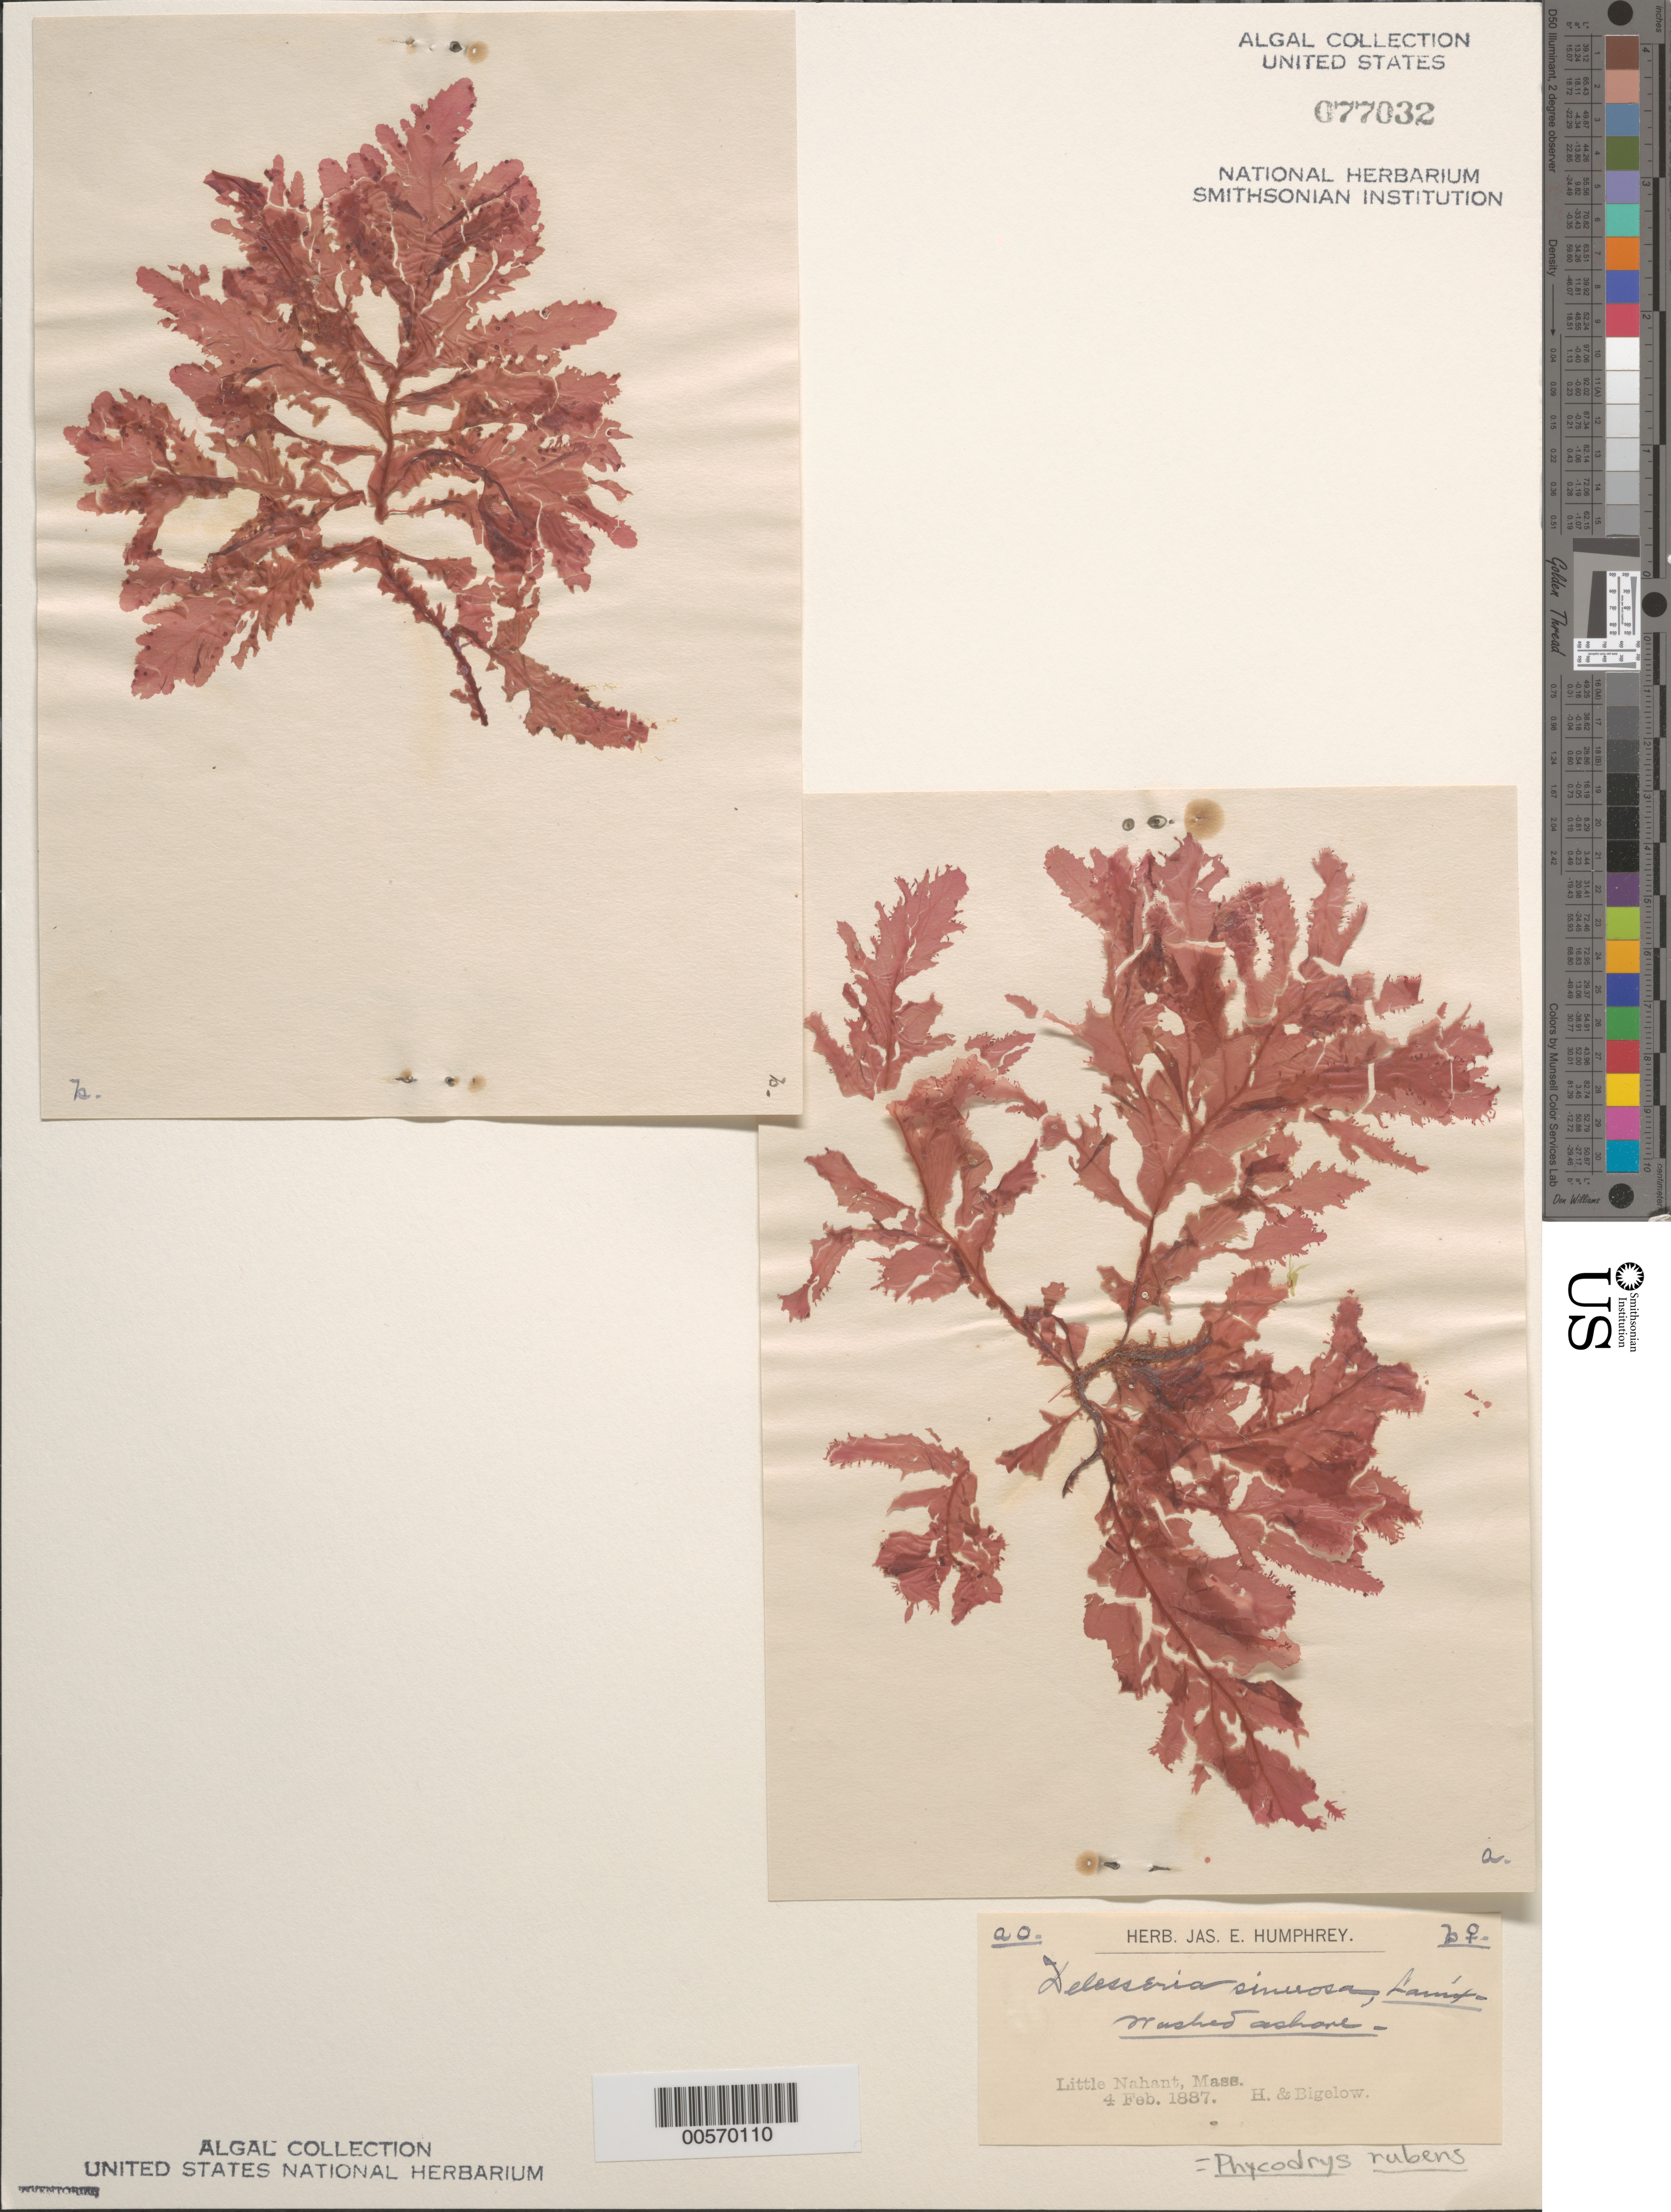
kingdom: Plantae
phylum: Rhodophyta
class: Florideophyceae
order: Ceramiales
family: Delesseriaceae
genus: Phycodrys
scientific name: Phycodrys rubens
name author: (L.) Batters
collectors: J. Humphrey & R. Bigelow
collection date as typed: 04 Feb 1887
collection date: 1887-02-04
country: United States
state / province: Massachusetts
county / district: Essex County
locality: Little Nahant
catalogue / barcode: US 77032